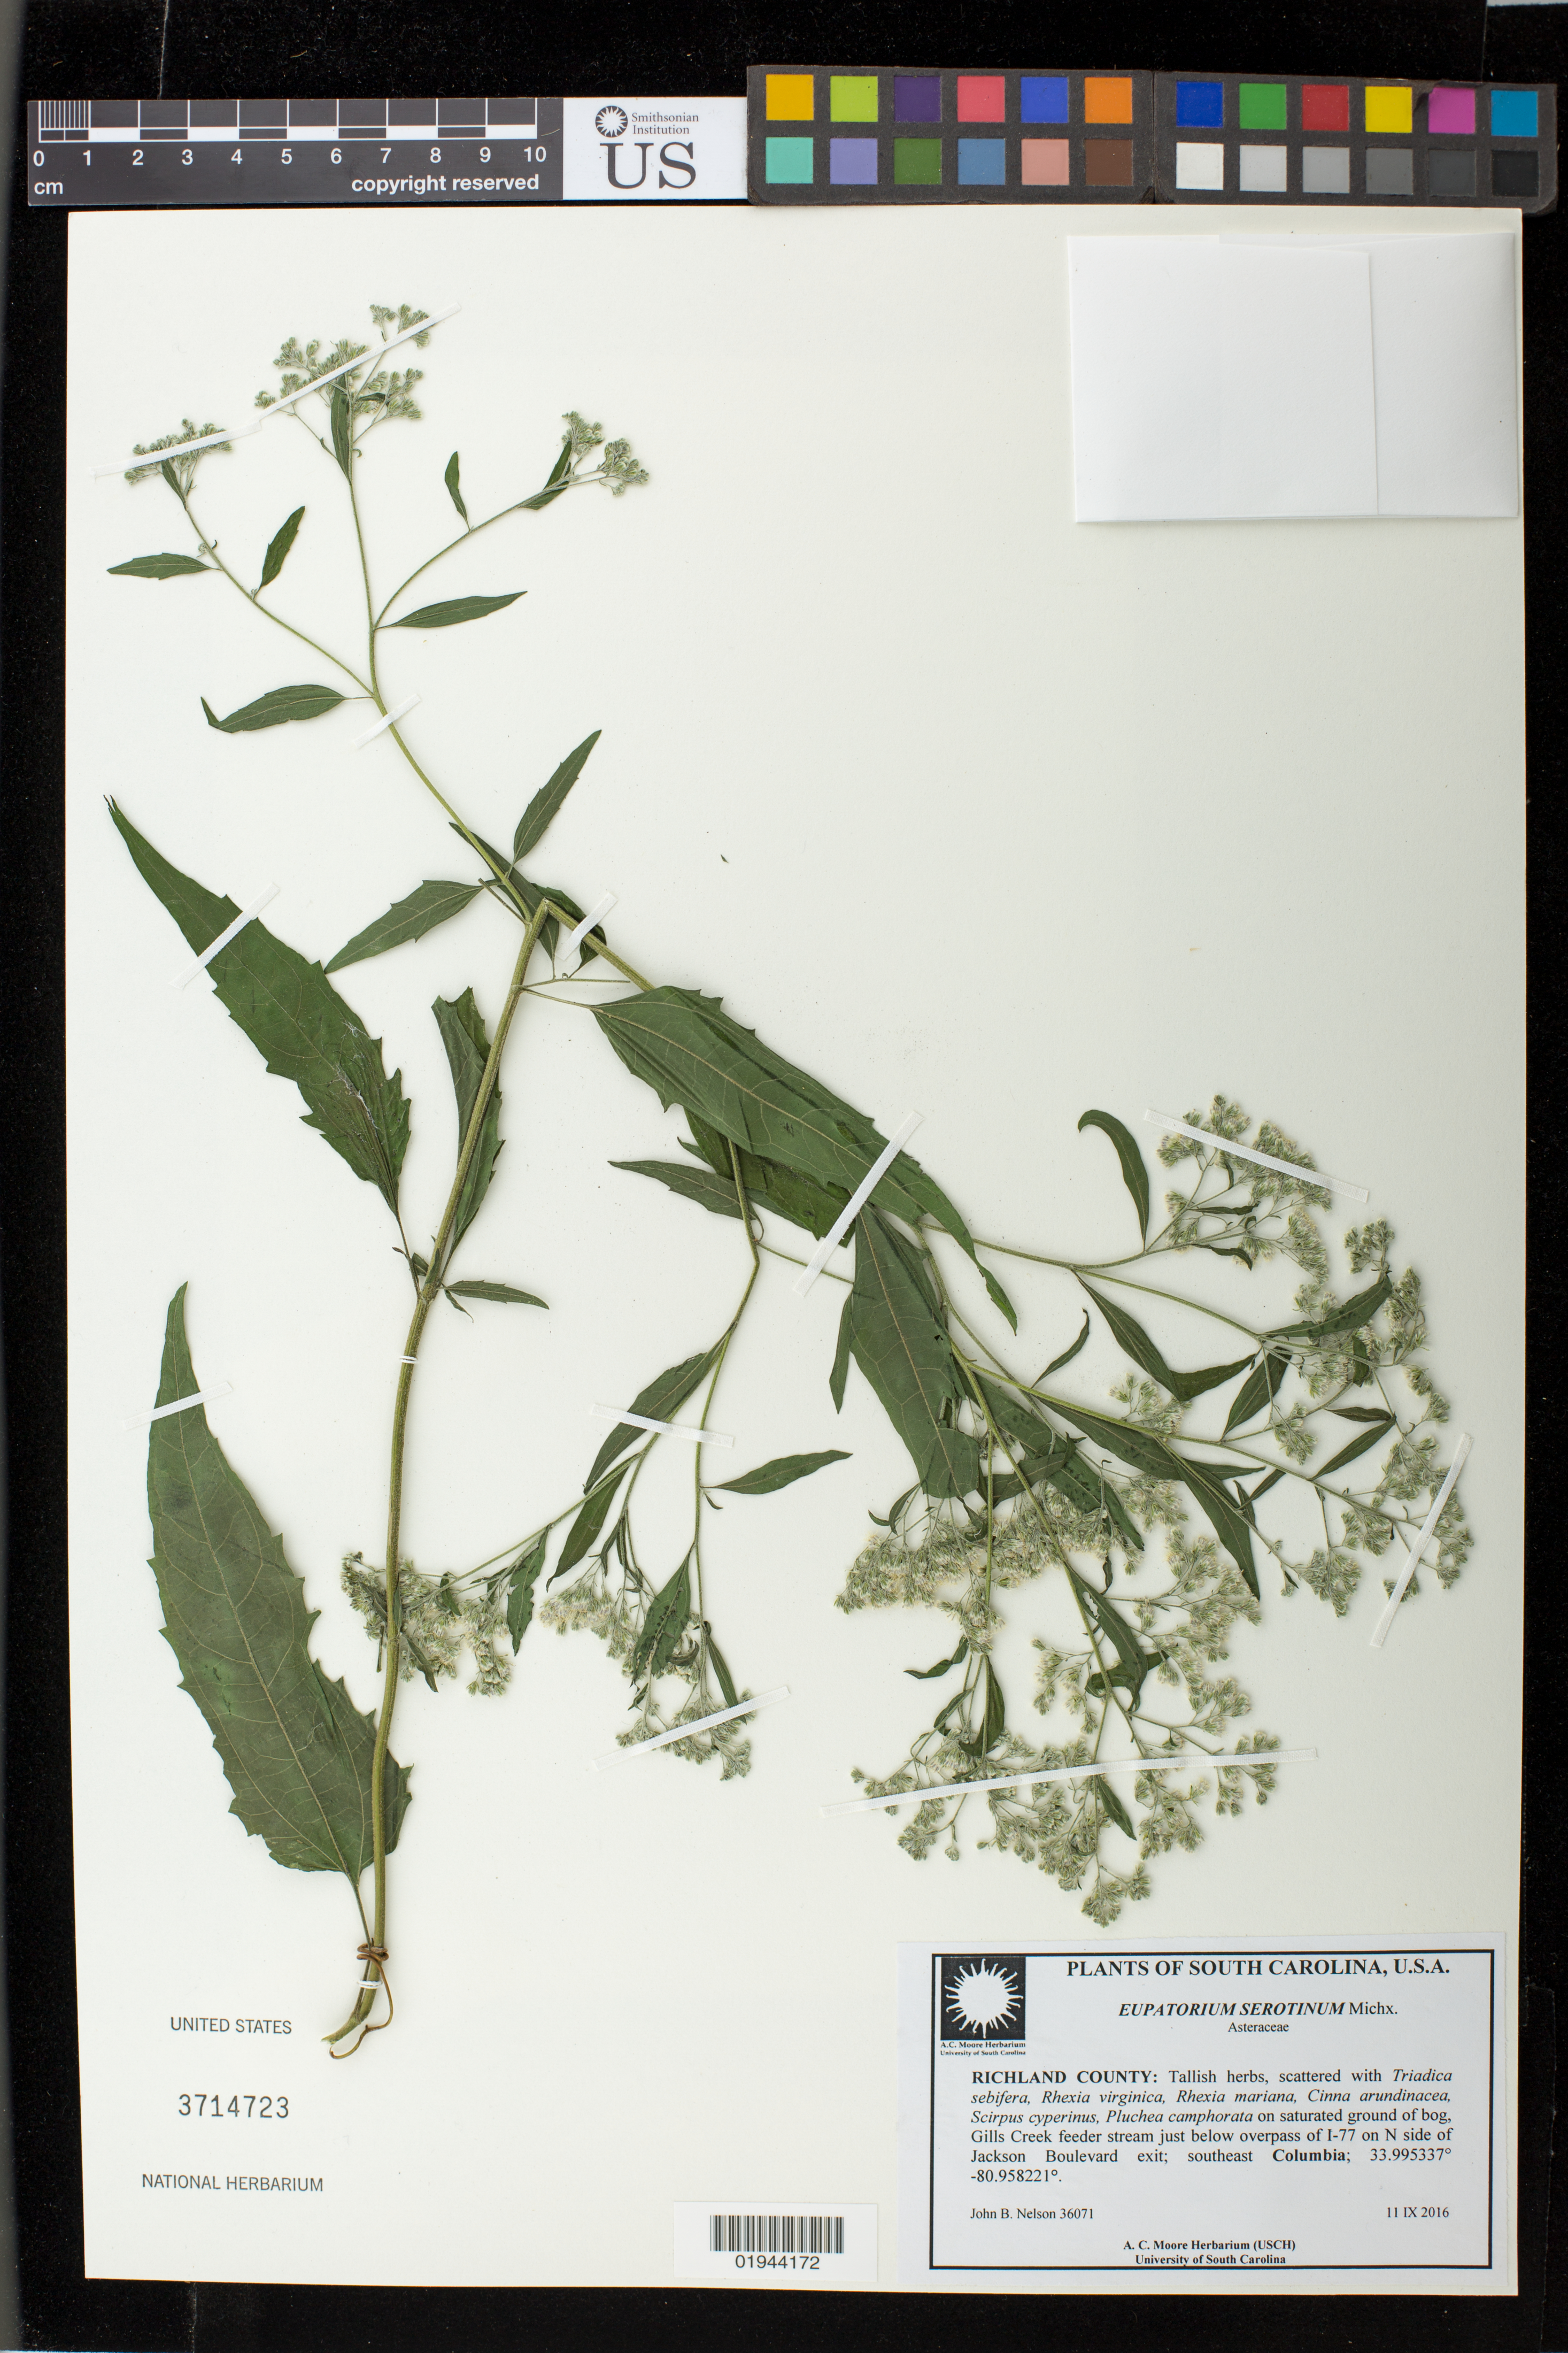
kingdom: Plantae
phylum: Tracheophyta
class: Magnoliopsida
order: Asterales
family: Asteraceae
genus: Eupatorium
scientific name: Eupatorium serotinum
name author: Michx.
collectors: J. B. Nelson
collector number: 36071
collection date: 2016-09-11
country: United States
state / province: South Carolina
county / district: Richland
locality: Gills Creek feeder stream just below overpass of I-77 on N side of Jackson Boulevard exit; southeast Columbia.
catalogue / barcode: US 3714723